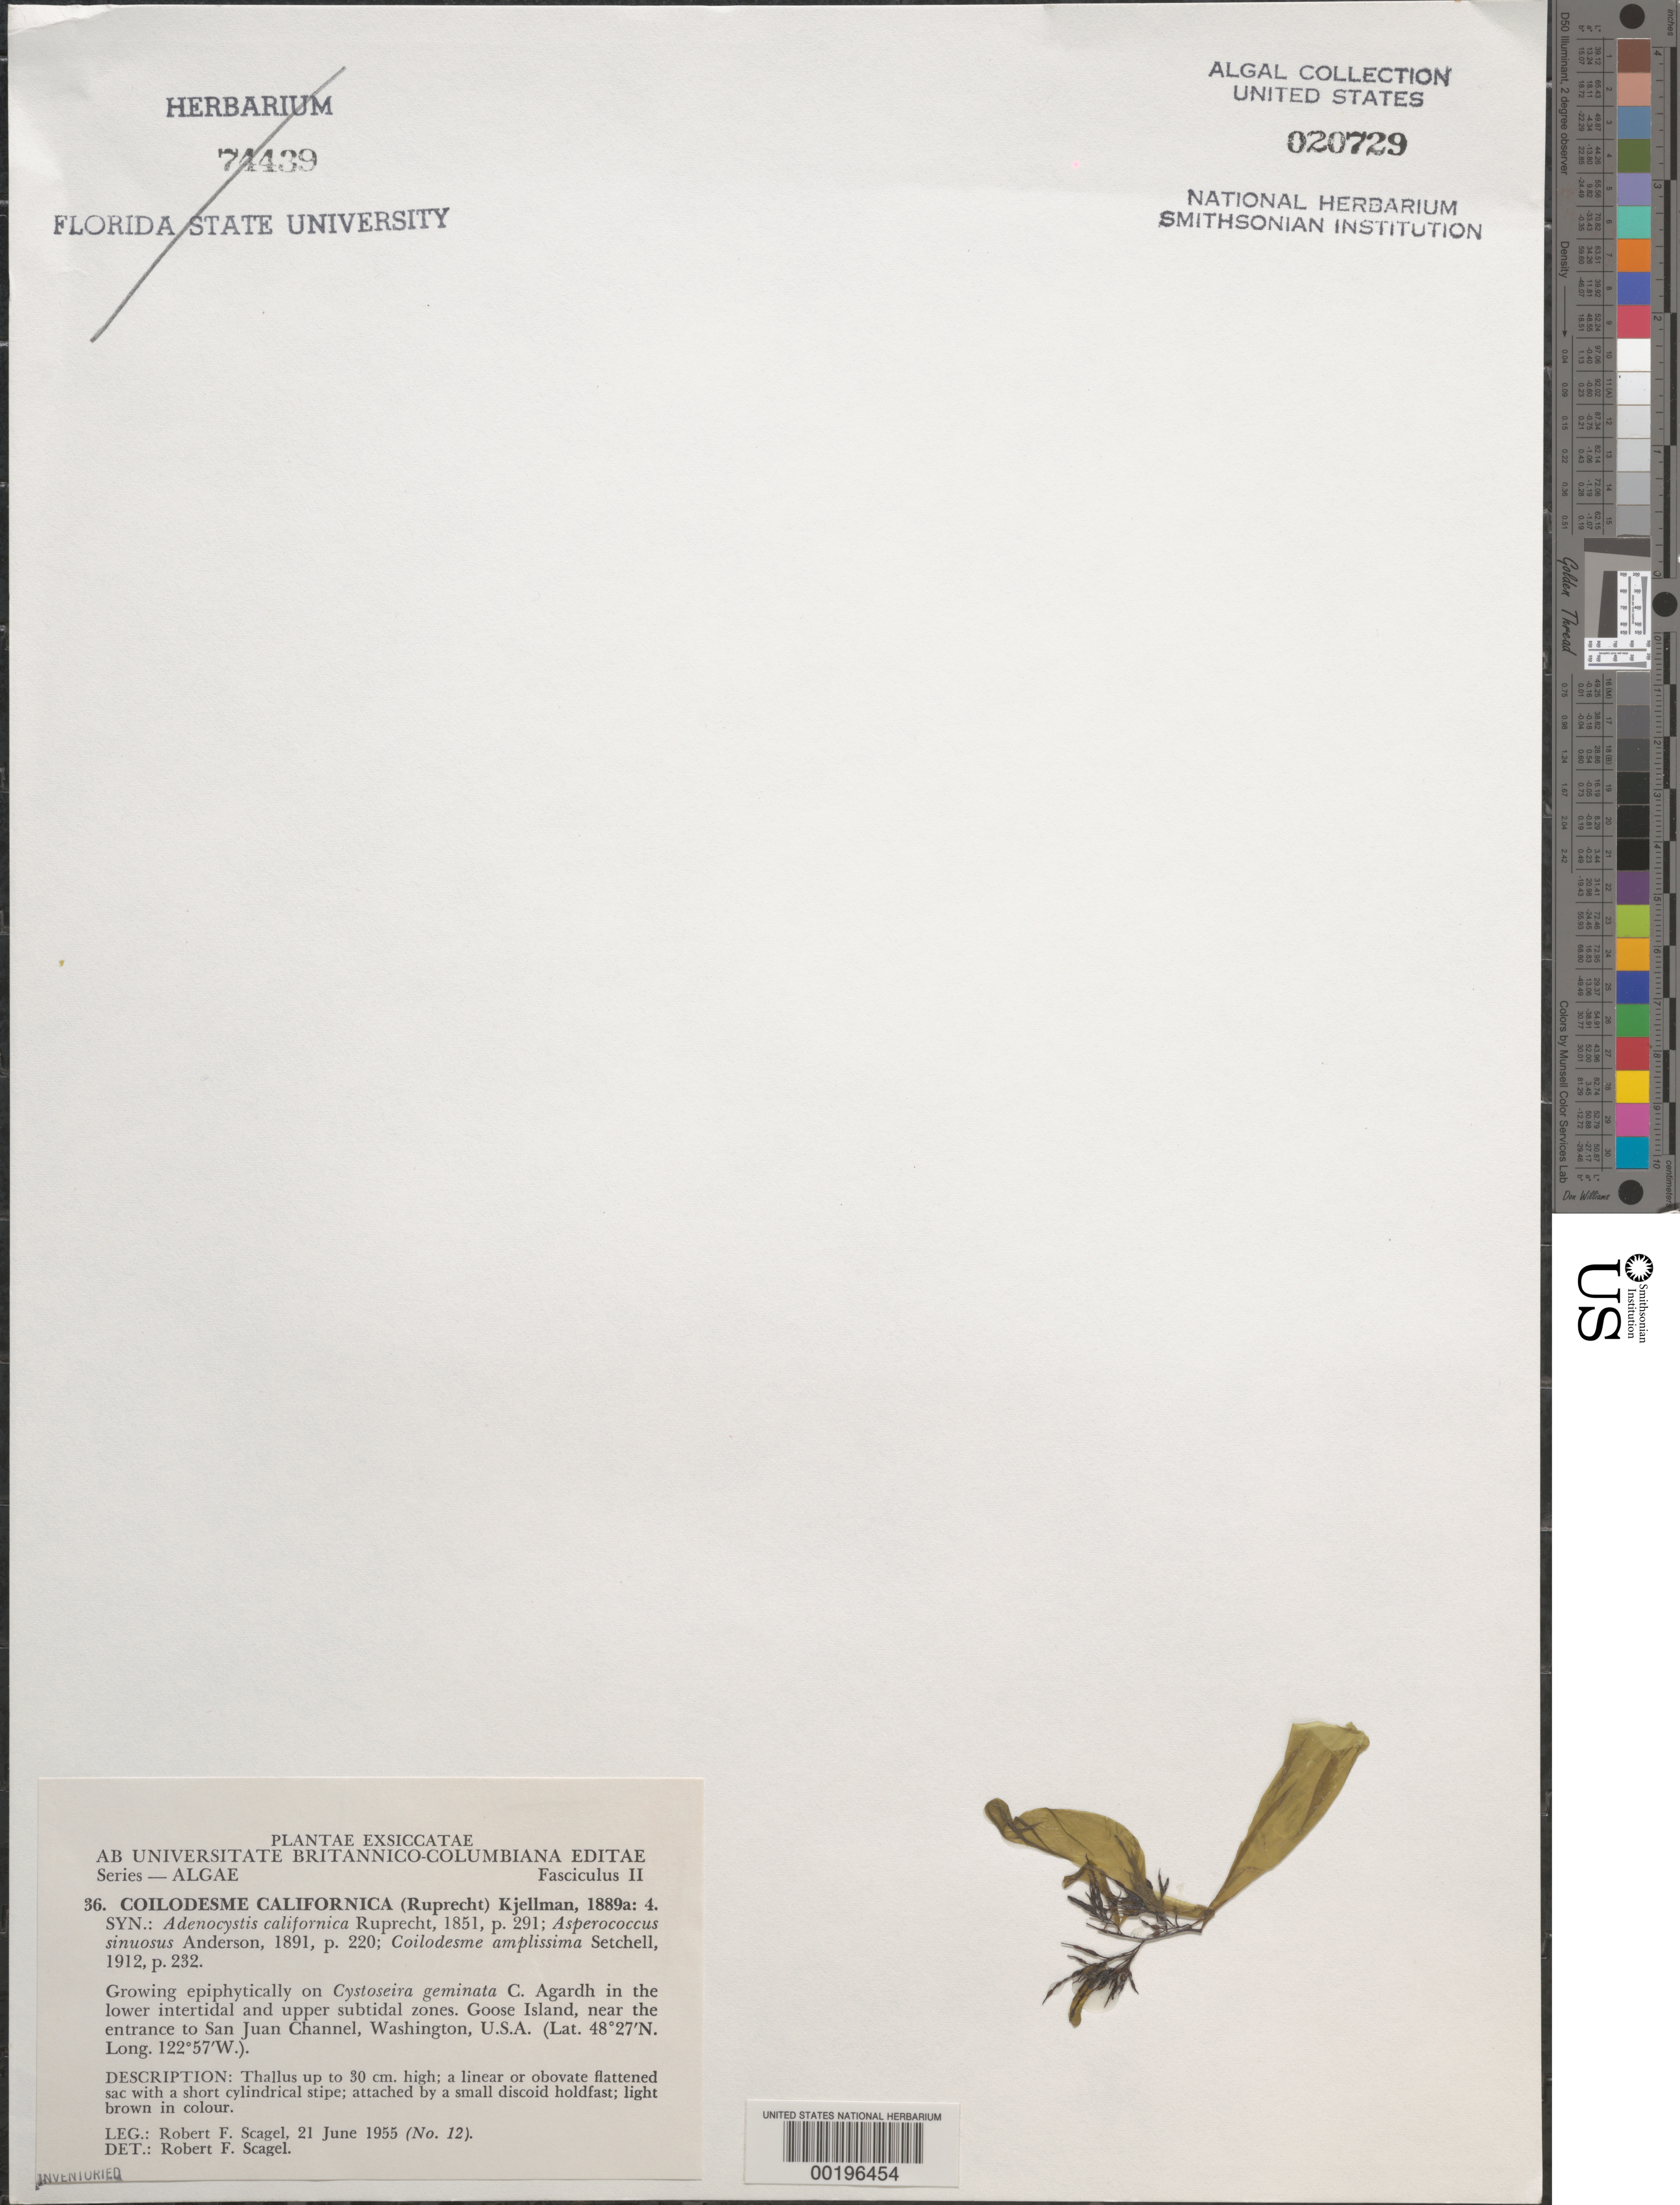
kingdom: Chromista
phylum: Ochrophyta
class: Phaeophyceae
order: Ectocarpales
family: Chordariaceae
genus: Coilodesme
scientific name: Coilodesme californica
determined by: Scagel, R. F.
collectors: R. F. Scagel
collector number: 12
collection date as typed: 21 Jun 1955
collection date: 1955-06-21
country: United States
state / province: Washington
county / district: San Juan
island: Goose Island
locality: Near San Juan Channel entrance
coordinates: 48 27' N, 122 57' W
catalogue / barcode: US 20729